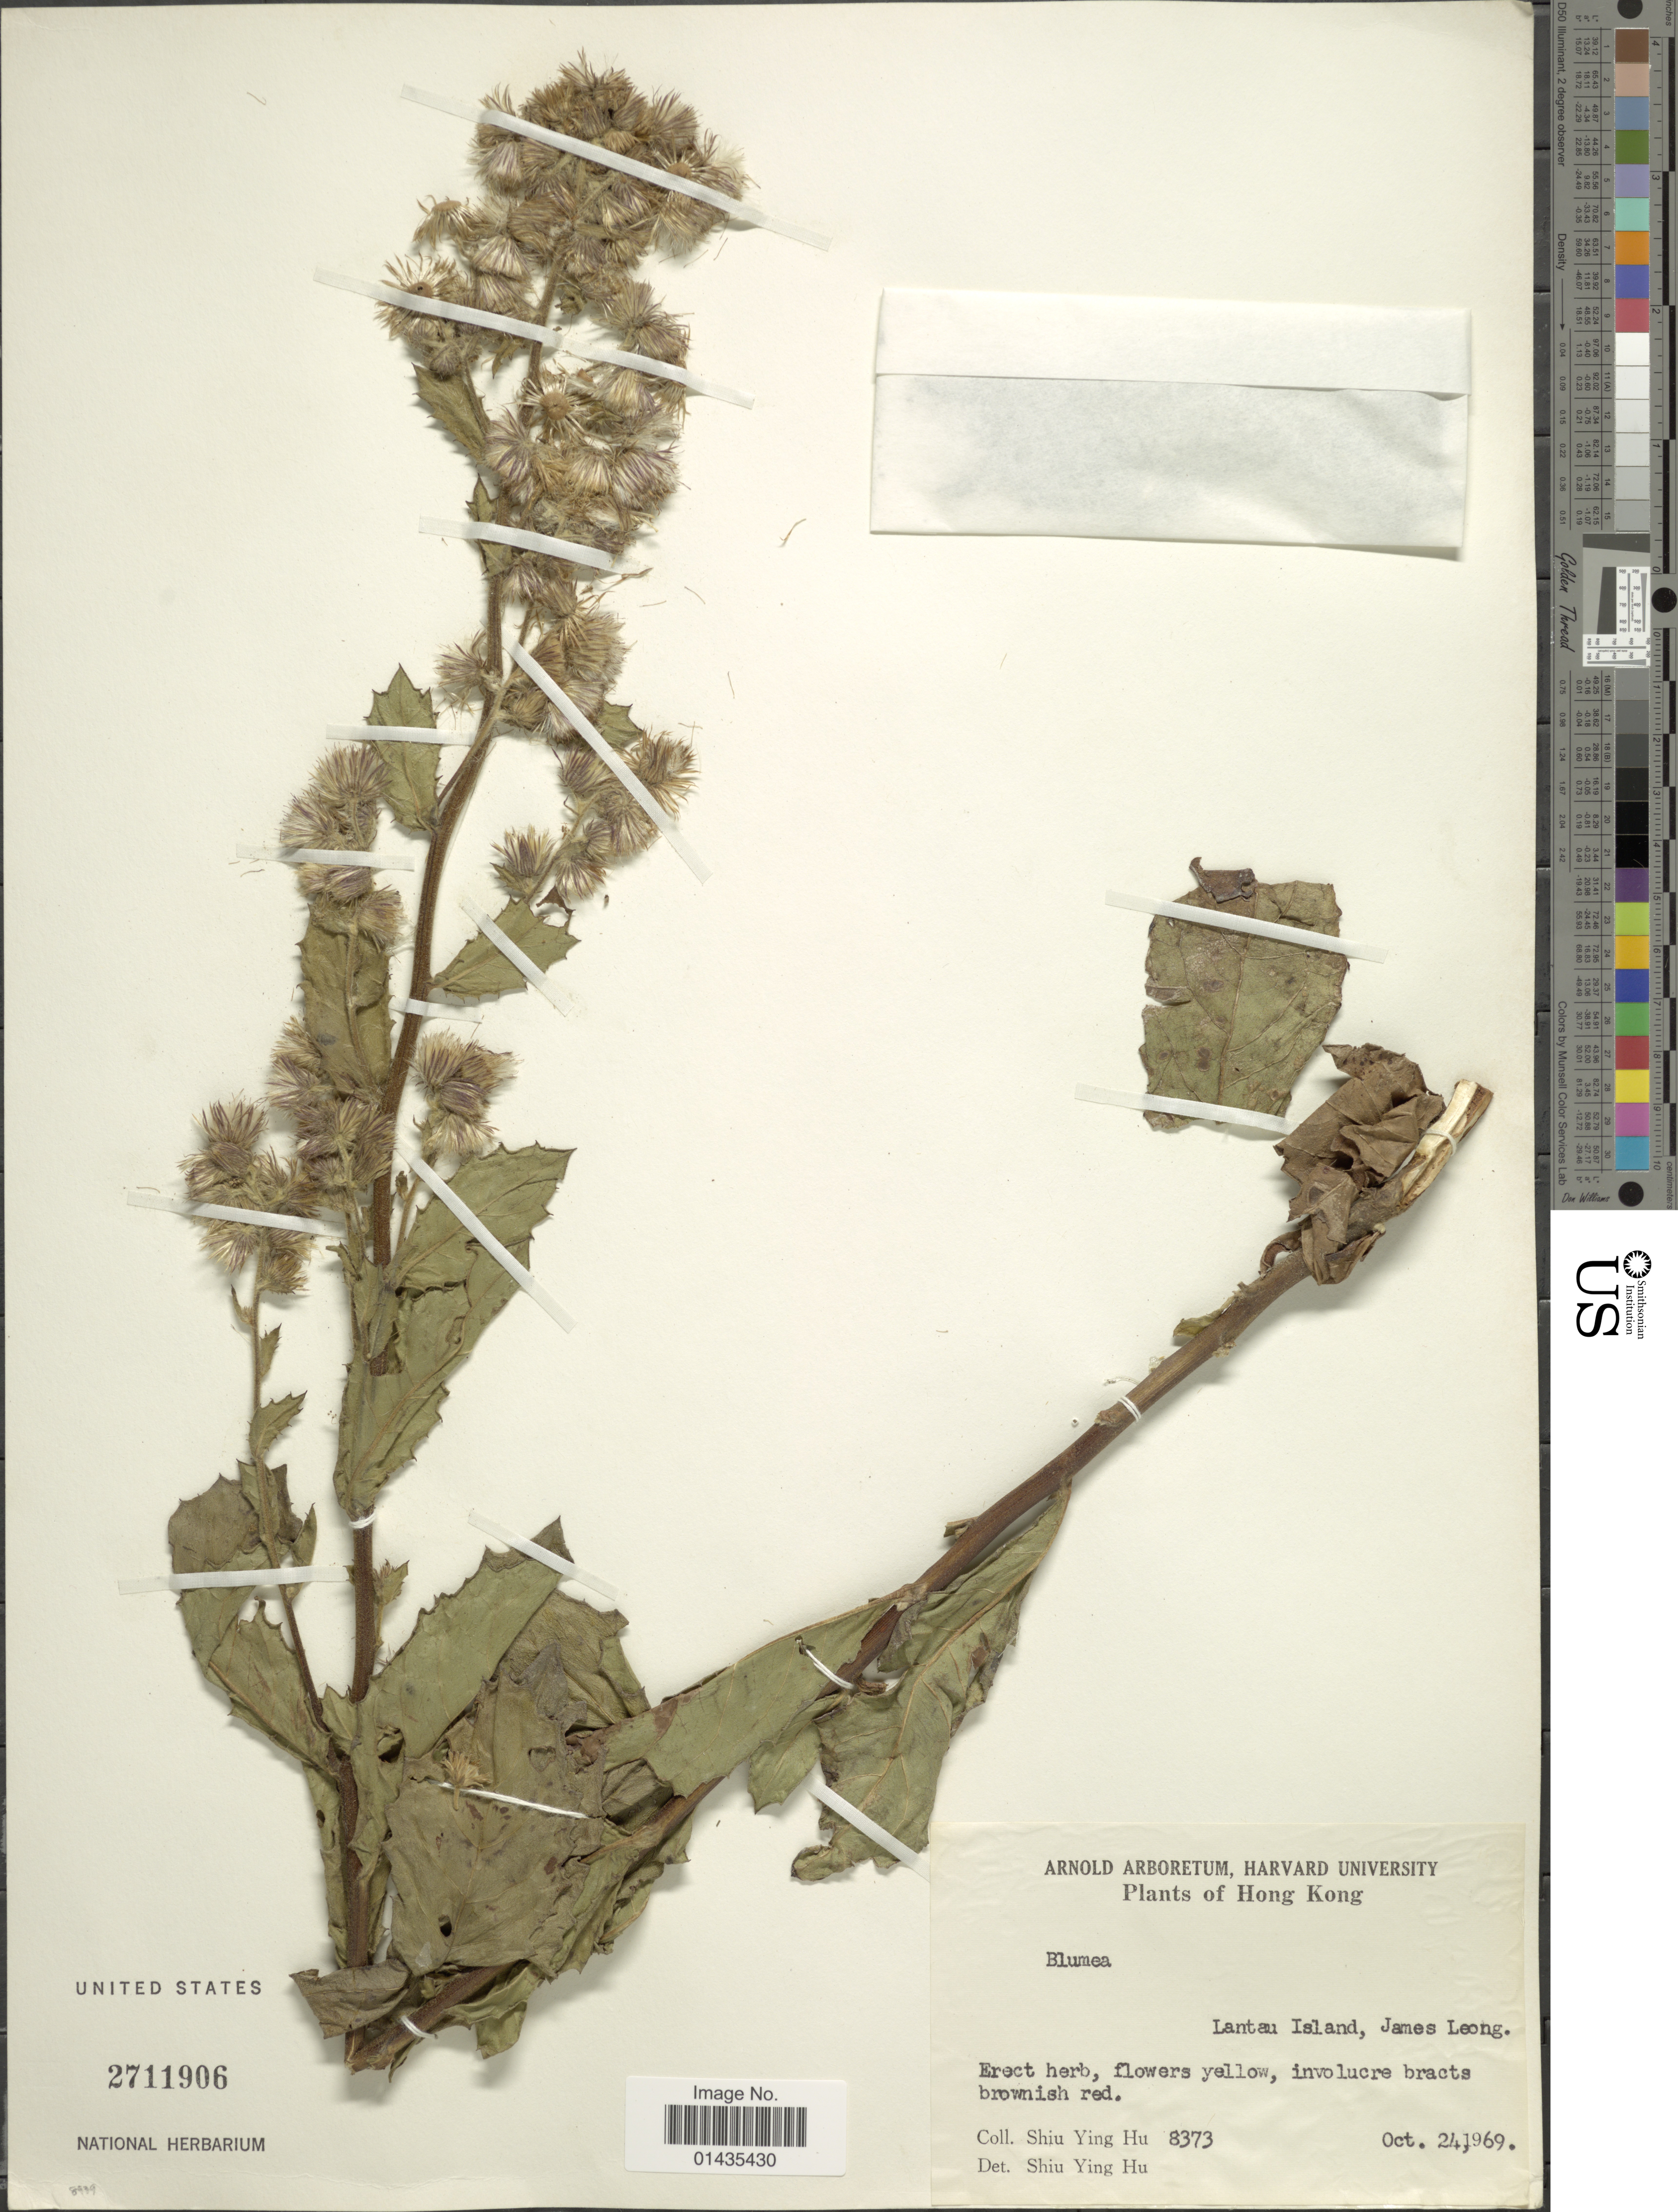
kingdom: Plantae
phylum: Tracheophyta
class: Magnoliopsida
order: Asterales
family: Asteraceae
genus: Blumea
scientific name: Blumea sp.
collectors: S. Y. Hu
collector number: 8373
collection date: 1969-10-24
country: China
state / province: Hong Kong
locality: Lantau Island, James Leong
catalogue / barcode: US 2711906